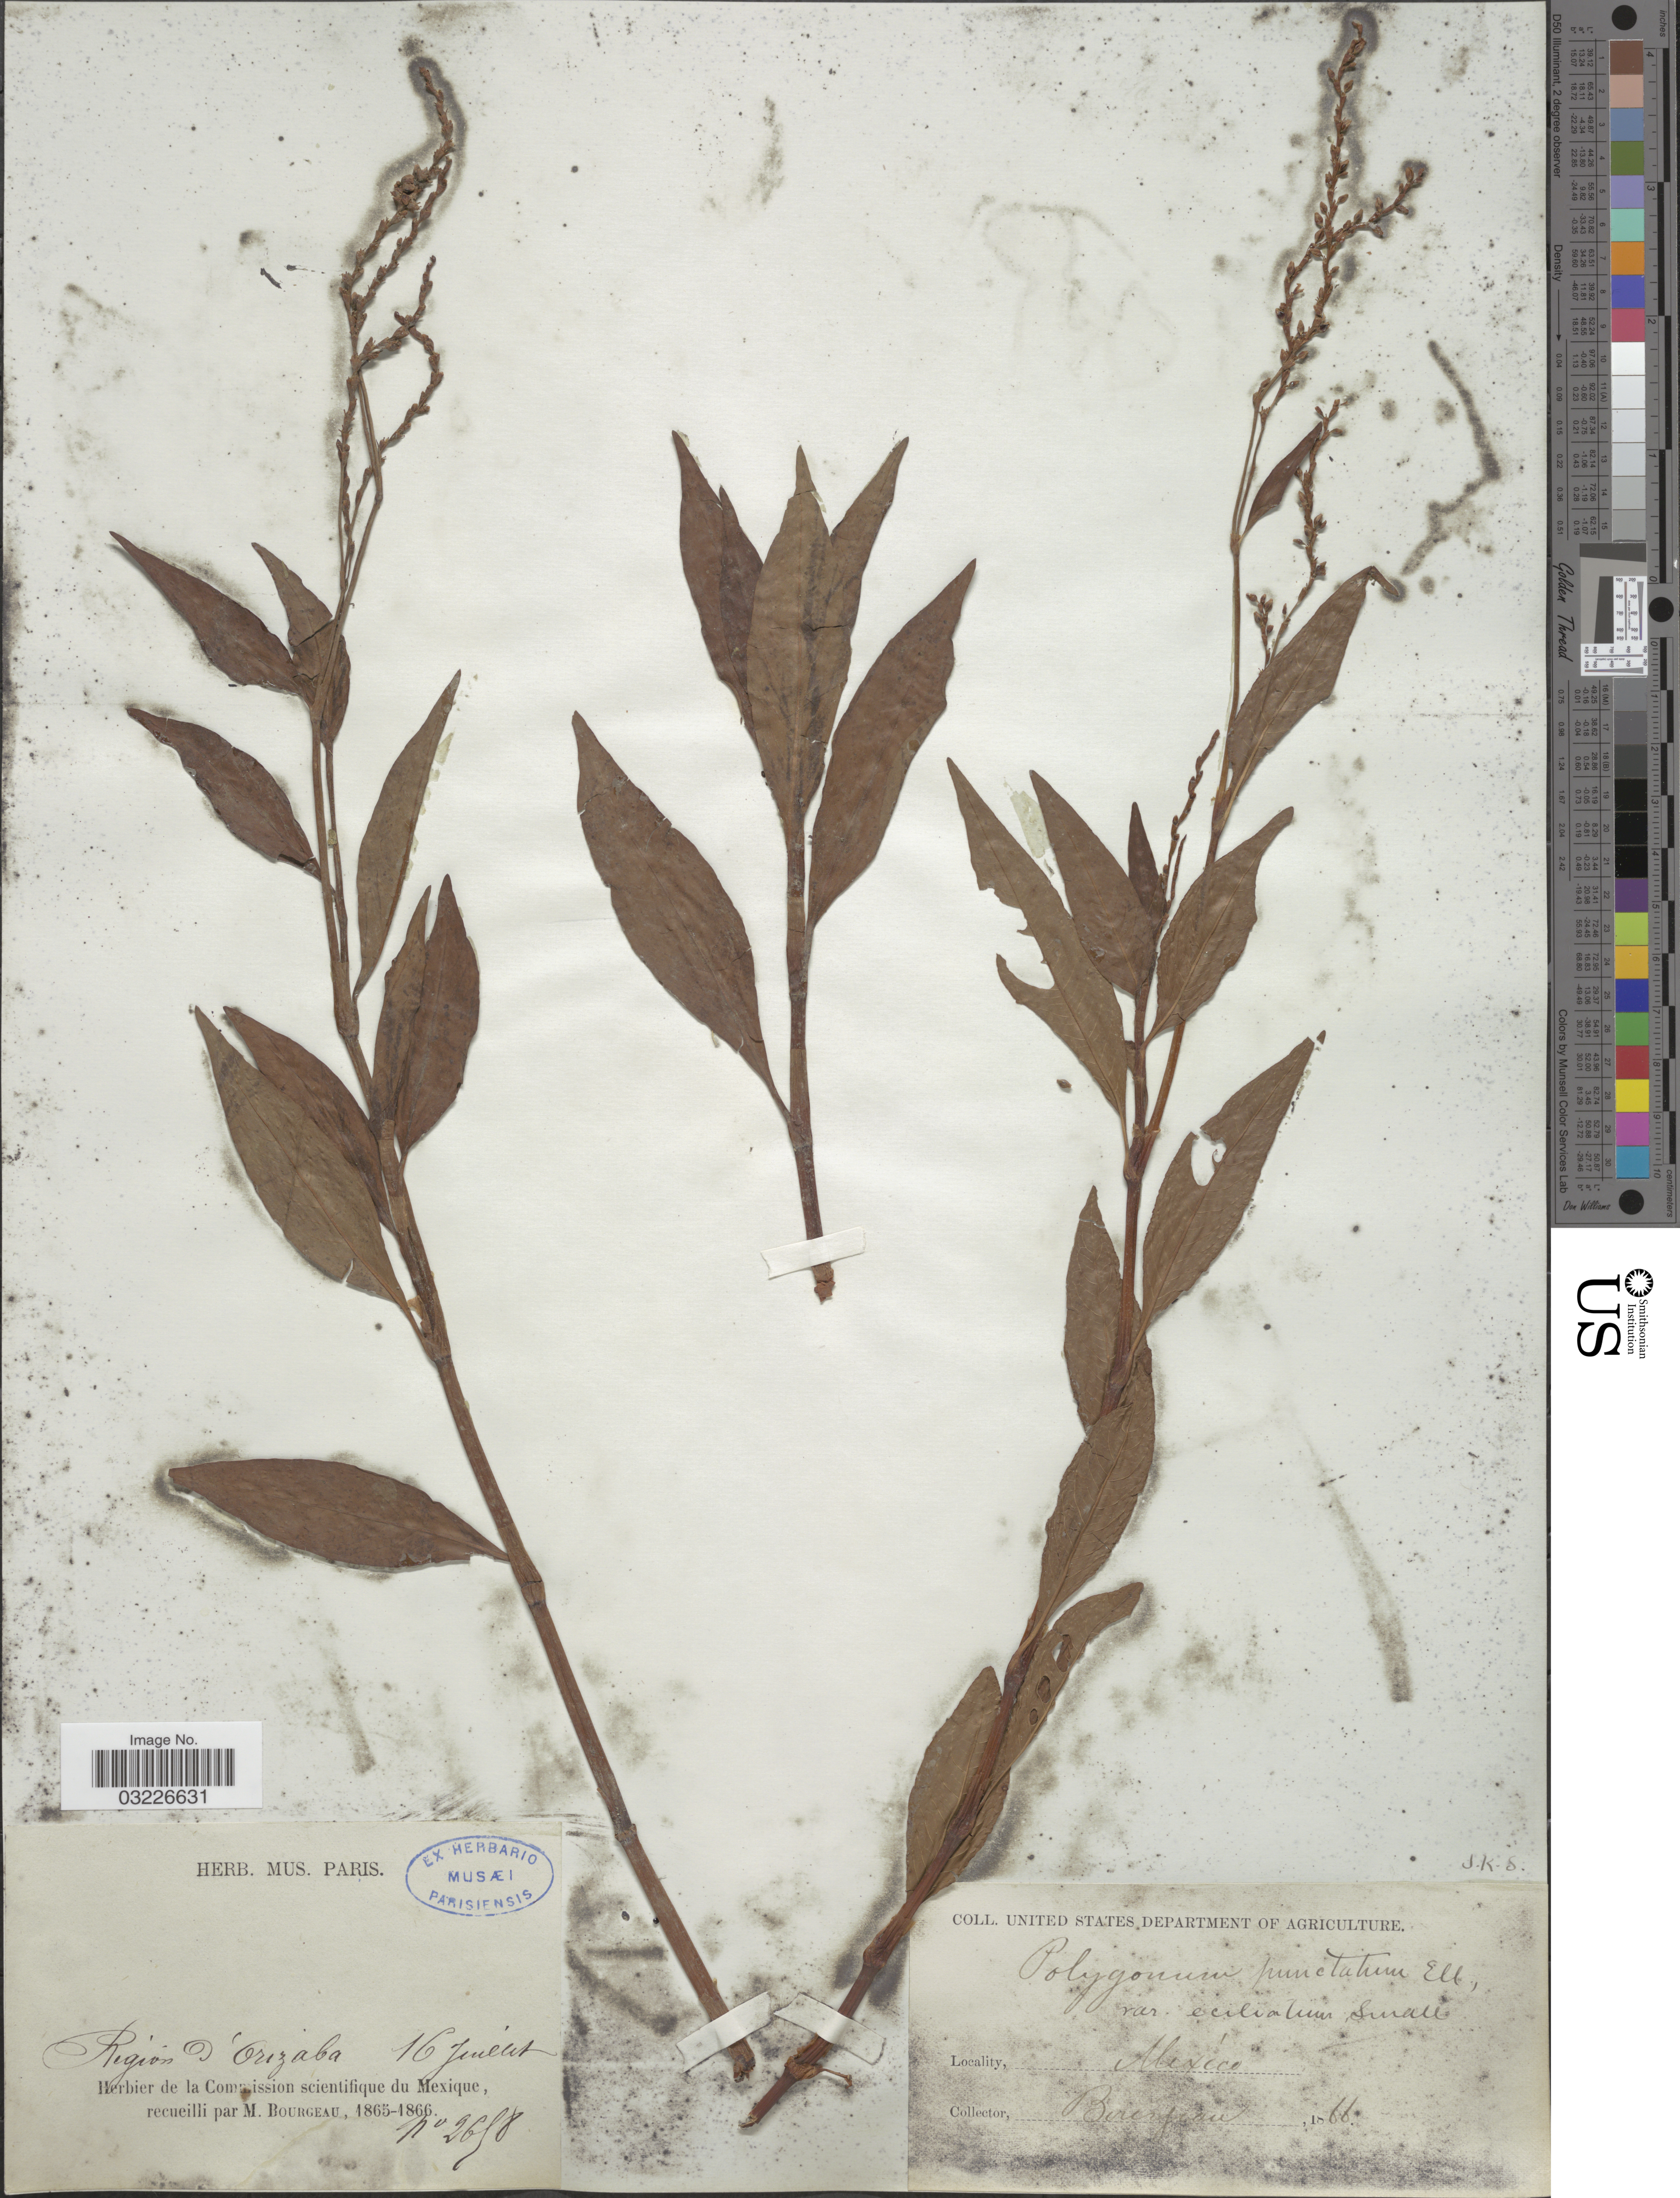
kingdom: Plantae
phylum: Tracheophyta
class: Magnoliopsida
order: Caryophyllales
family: Polygonaceae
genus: Polygonum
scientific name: Polygonum opelousanum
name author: Riddell ex Small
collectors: M. Bourgeau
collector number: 2658*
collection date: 1866-07-16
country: Mexico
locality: Región d'Orizaba.